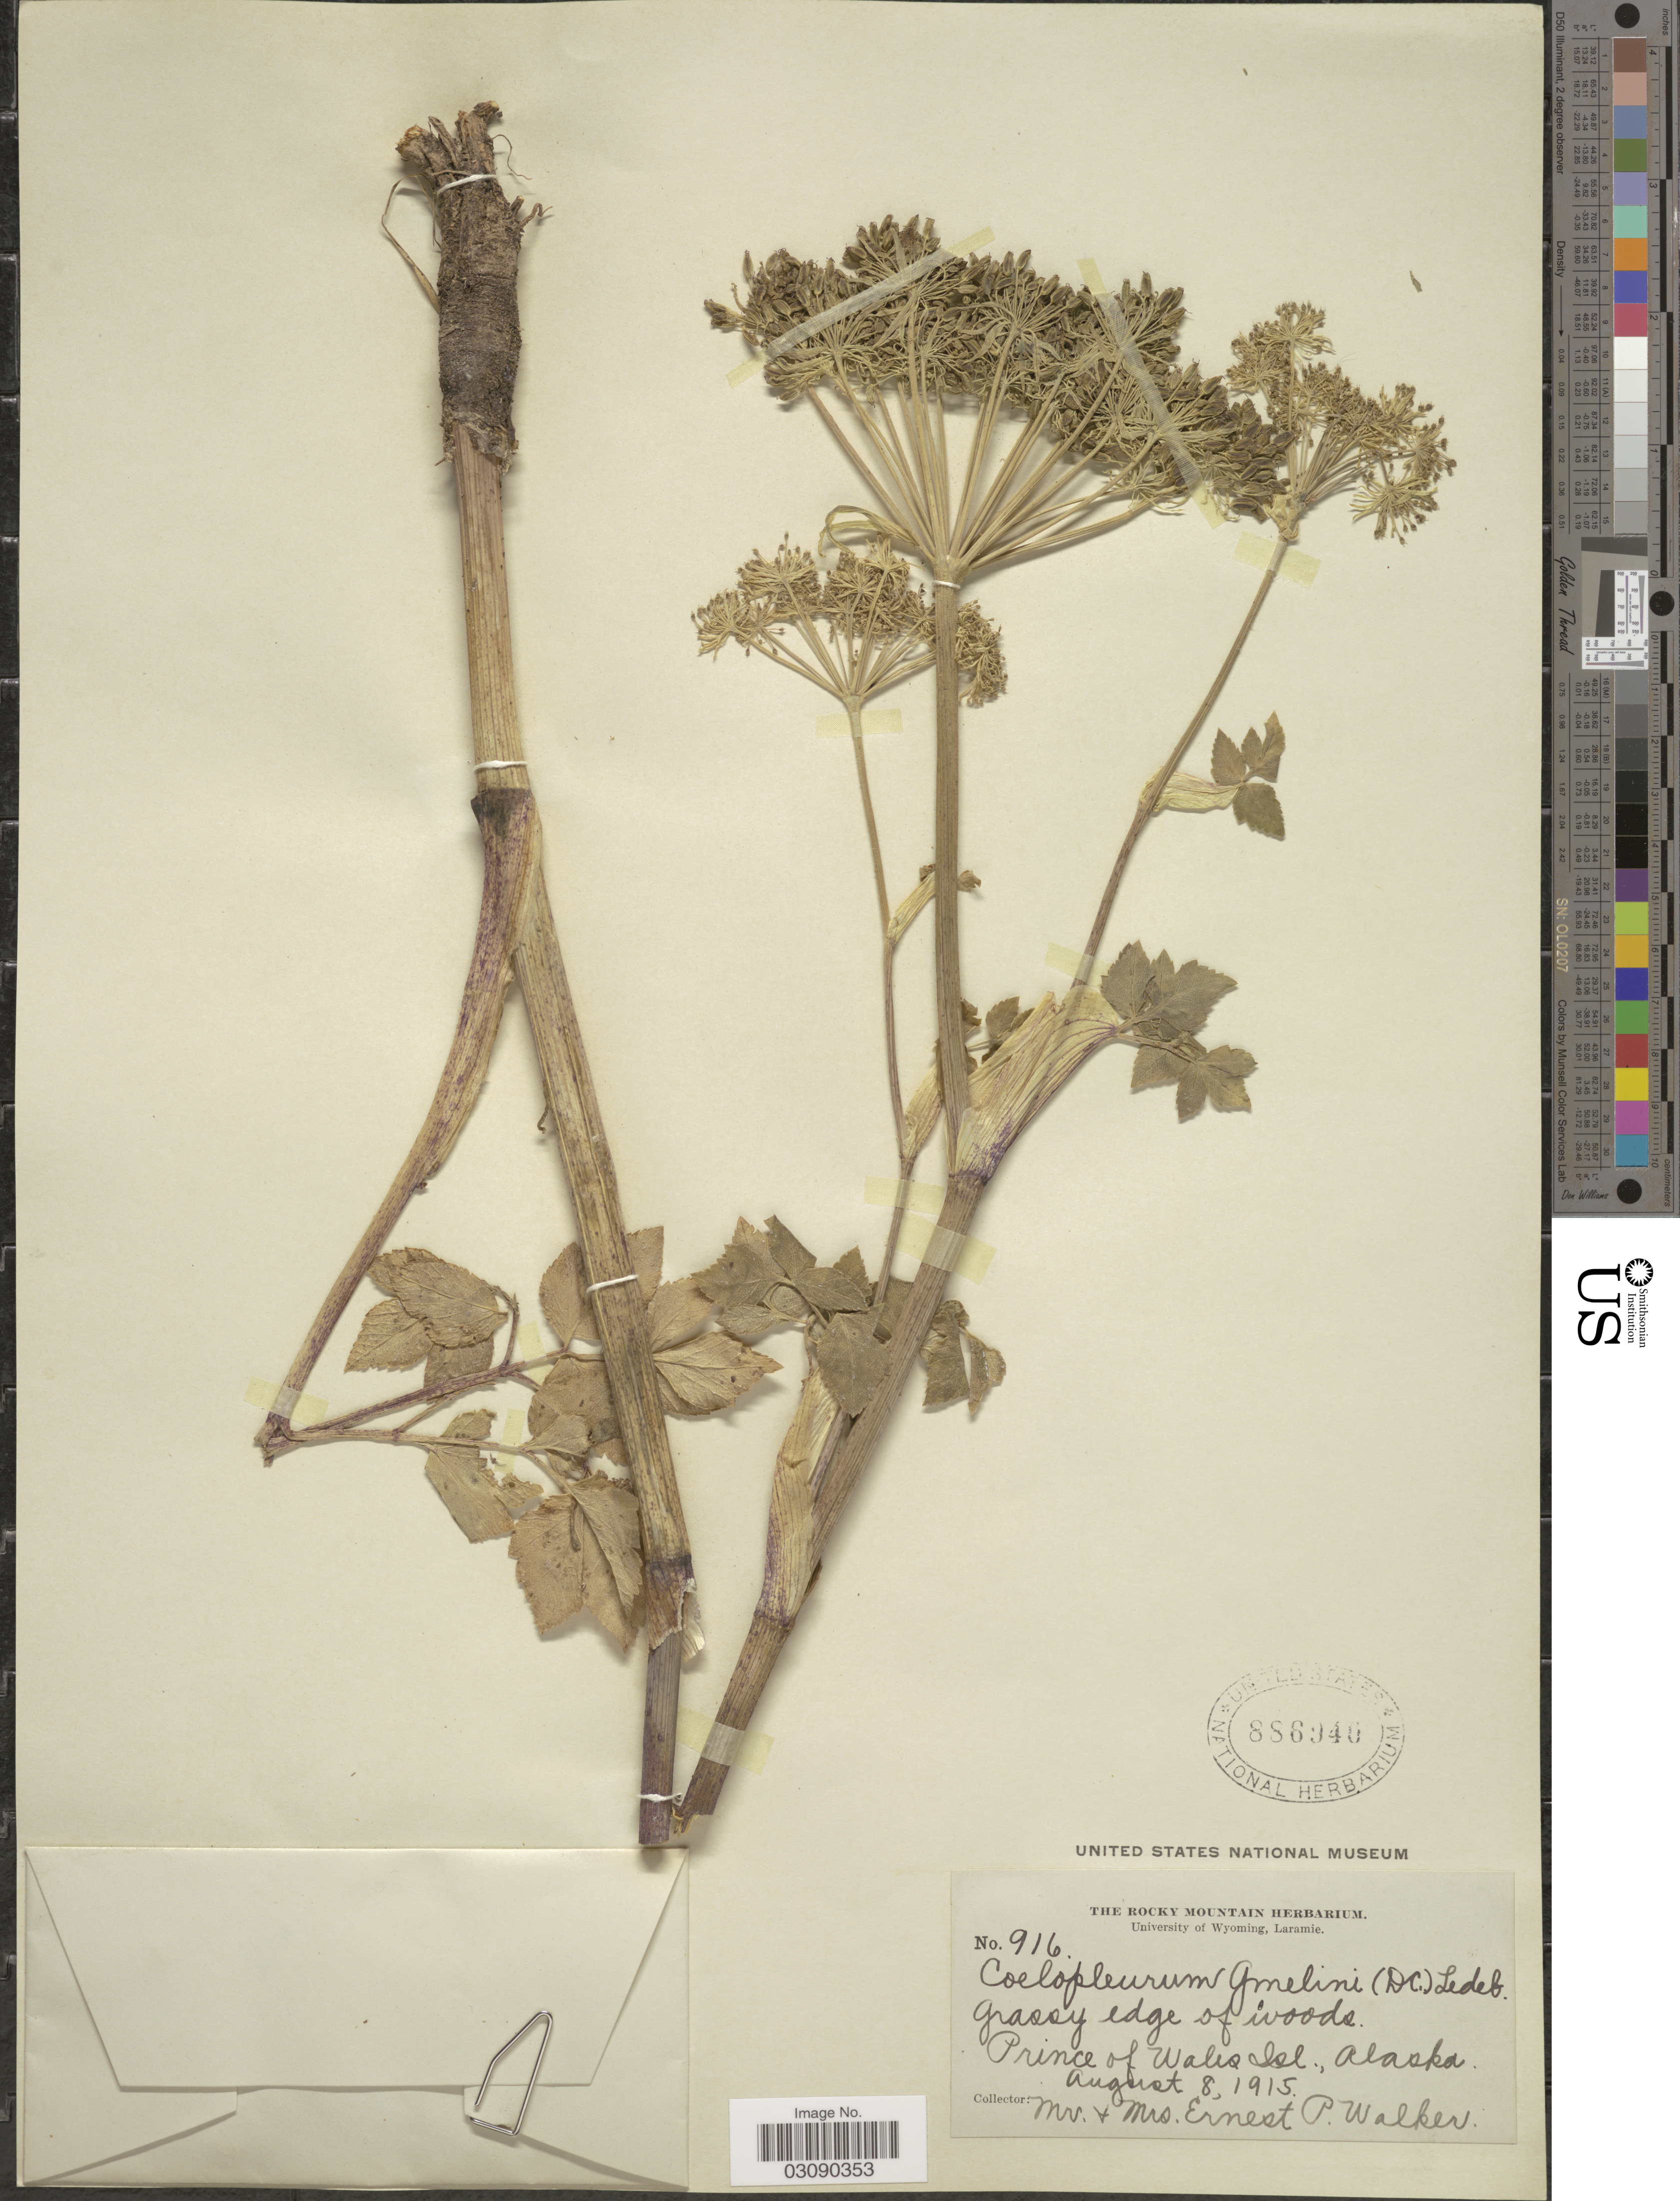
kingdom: Plantae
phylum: Tracheophyta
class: Magnoliopsida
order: Apiales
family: Apiaceae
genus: Angelica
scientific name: Angelica lucida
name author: L.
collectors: E. P. Walker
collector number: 916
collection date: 1915-08-08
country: United States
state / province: Alaska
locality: Prince of Wales Isl.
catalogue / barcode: US 886940